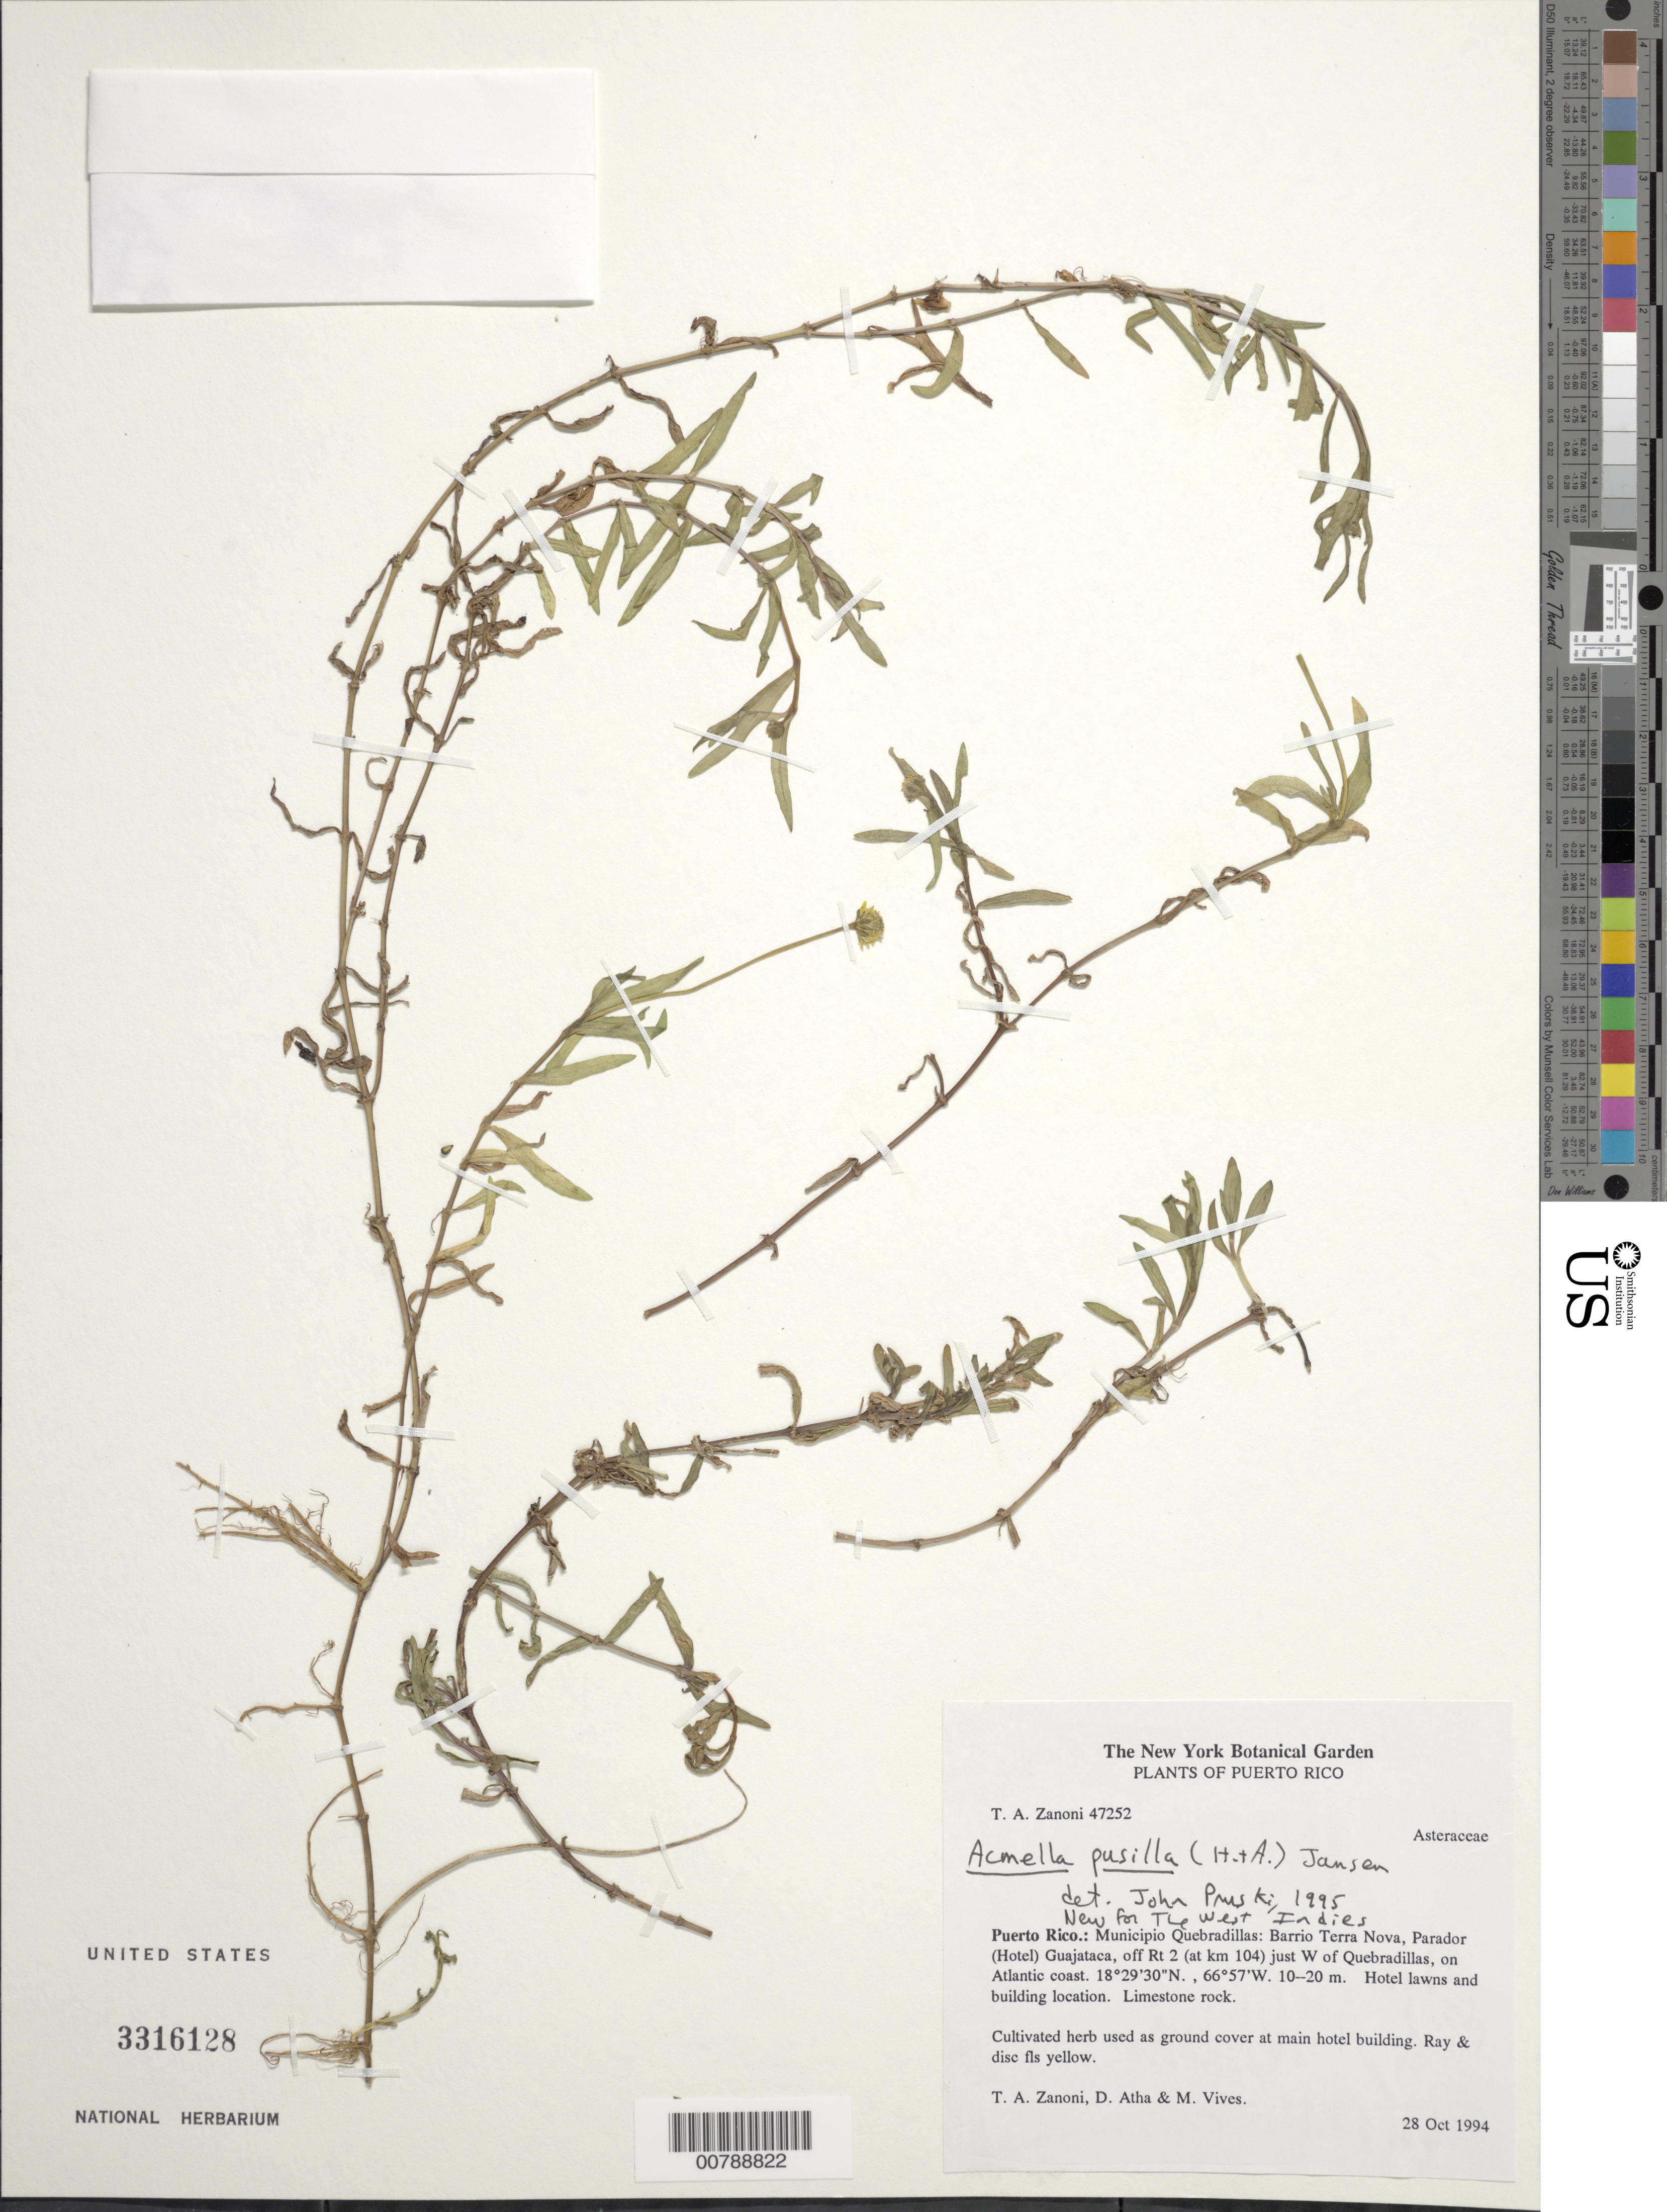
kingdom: Plantae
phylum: Tracheophyta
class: Magnoliopsida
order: Asterales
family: Asteraceae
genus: Acmella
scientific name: Acmella pusilla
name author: (Hook. & Arn.) R.K. Jansen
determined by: Pruski, J. F.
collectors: T. A. Zanoni, D. Atha & M. Vives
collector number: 47252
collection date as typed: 28 Oct 1994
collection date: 1994-10-28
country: Puerto Rico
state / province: Quebradillas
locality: Barrio Terra Nova, Parador (Hotel) Guajataca, off Rt 2 (at km 104) just W of Quebradillas, on Atlantic coast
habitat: Hotel lawns and building location; limestone rock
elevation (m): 10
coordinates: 18.49166667, -66.95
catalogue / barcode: US 3316128